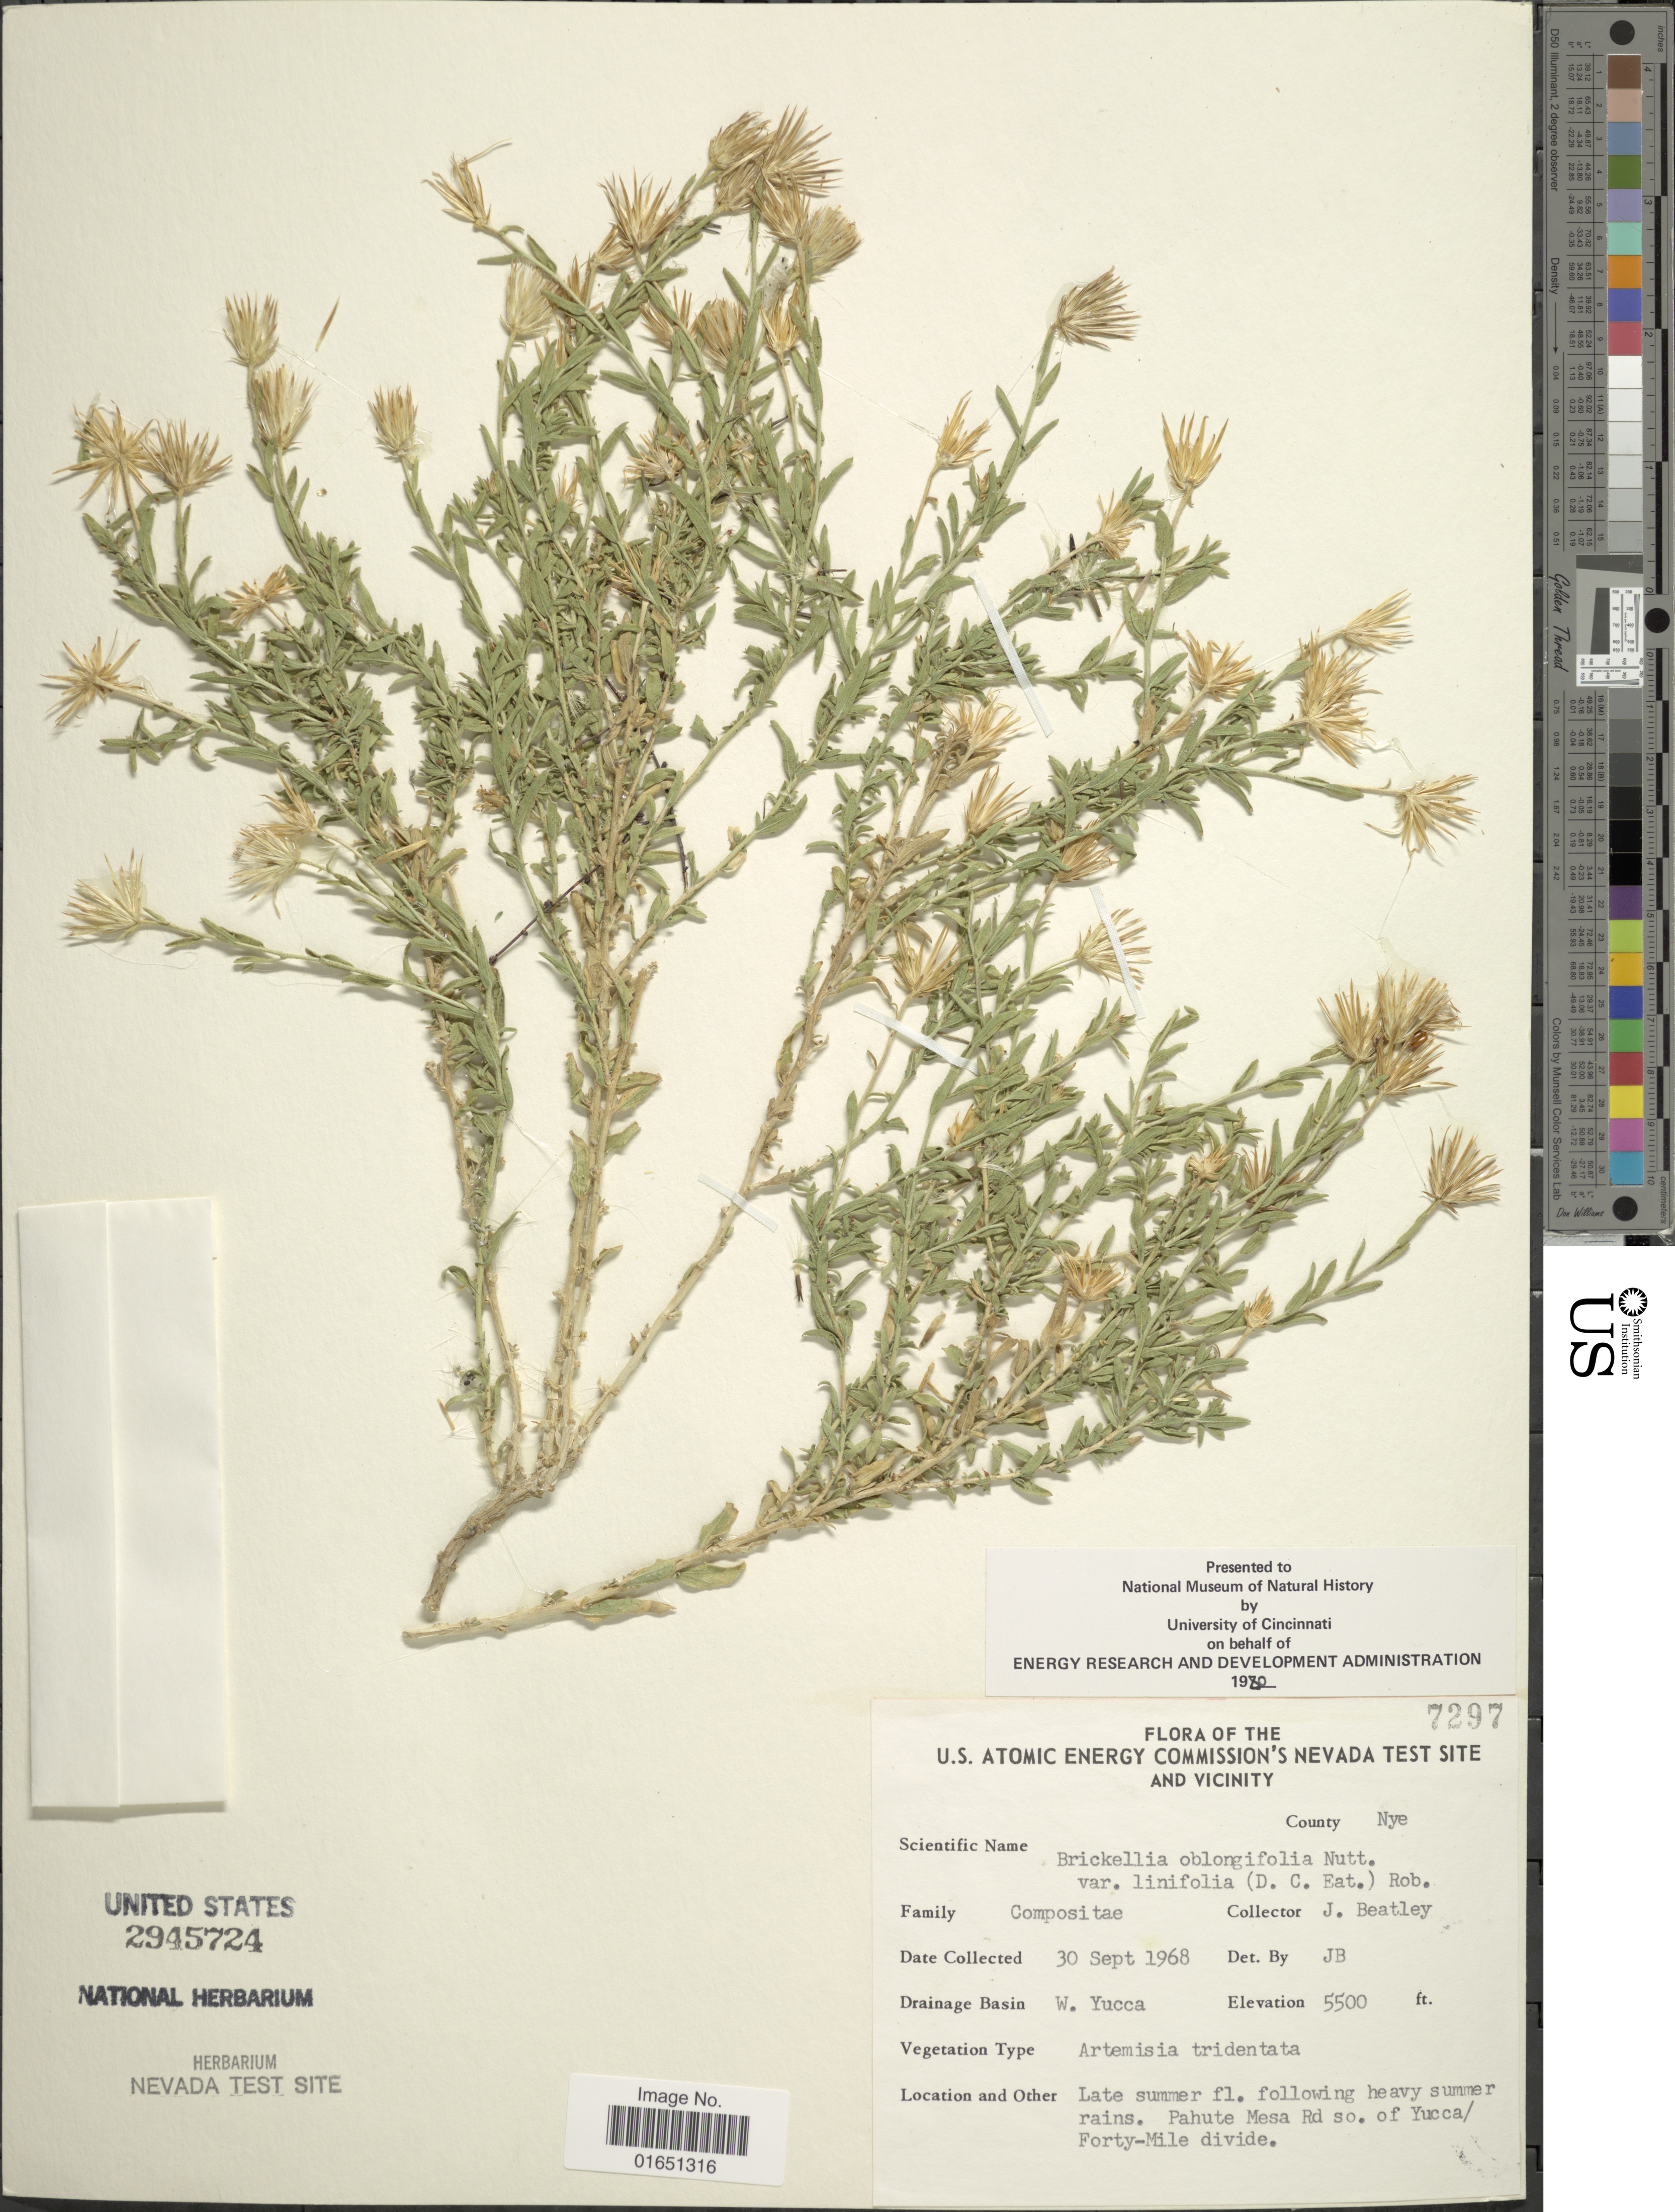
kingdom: Plantae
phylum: Tracheophyta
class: Magnoliopsida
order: Asterales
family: Asteraceae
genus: Brickellia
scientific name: Brickellia oblongifolia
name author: Nutt.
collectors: J. C. Beatley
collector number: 7297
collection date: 1968-09-30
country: United States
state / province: Nevada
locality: U. S. Atomic Energy Commission's Nevada Test Site and Vicinity County Nye, Drainage Basin: W. Yucca, Late summer fl. following heavy summer rains, Pahute Mesa Rd so. of Yucca/Forty-Mile divide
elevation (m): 1676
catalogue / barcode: US 2945724